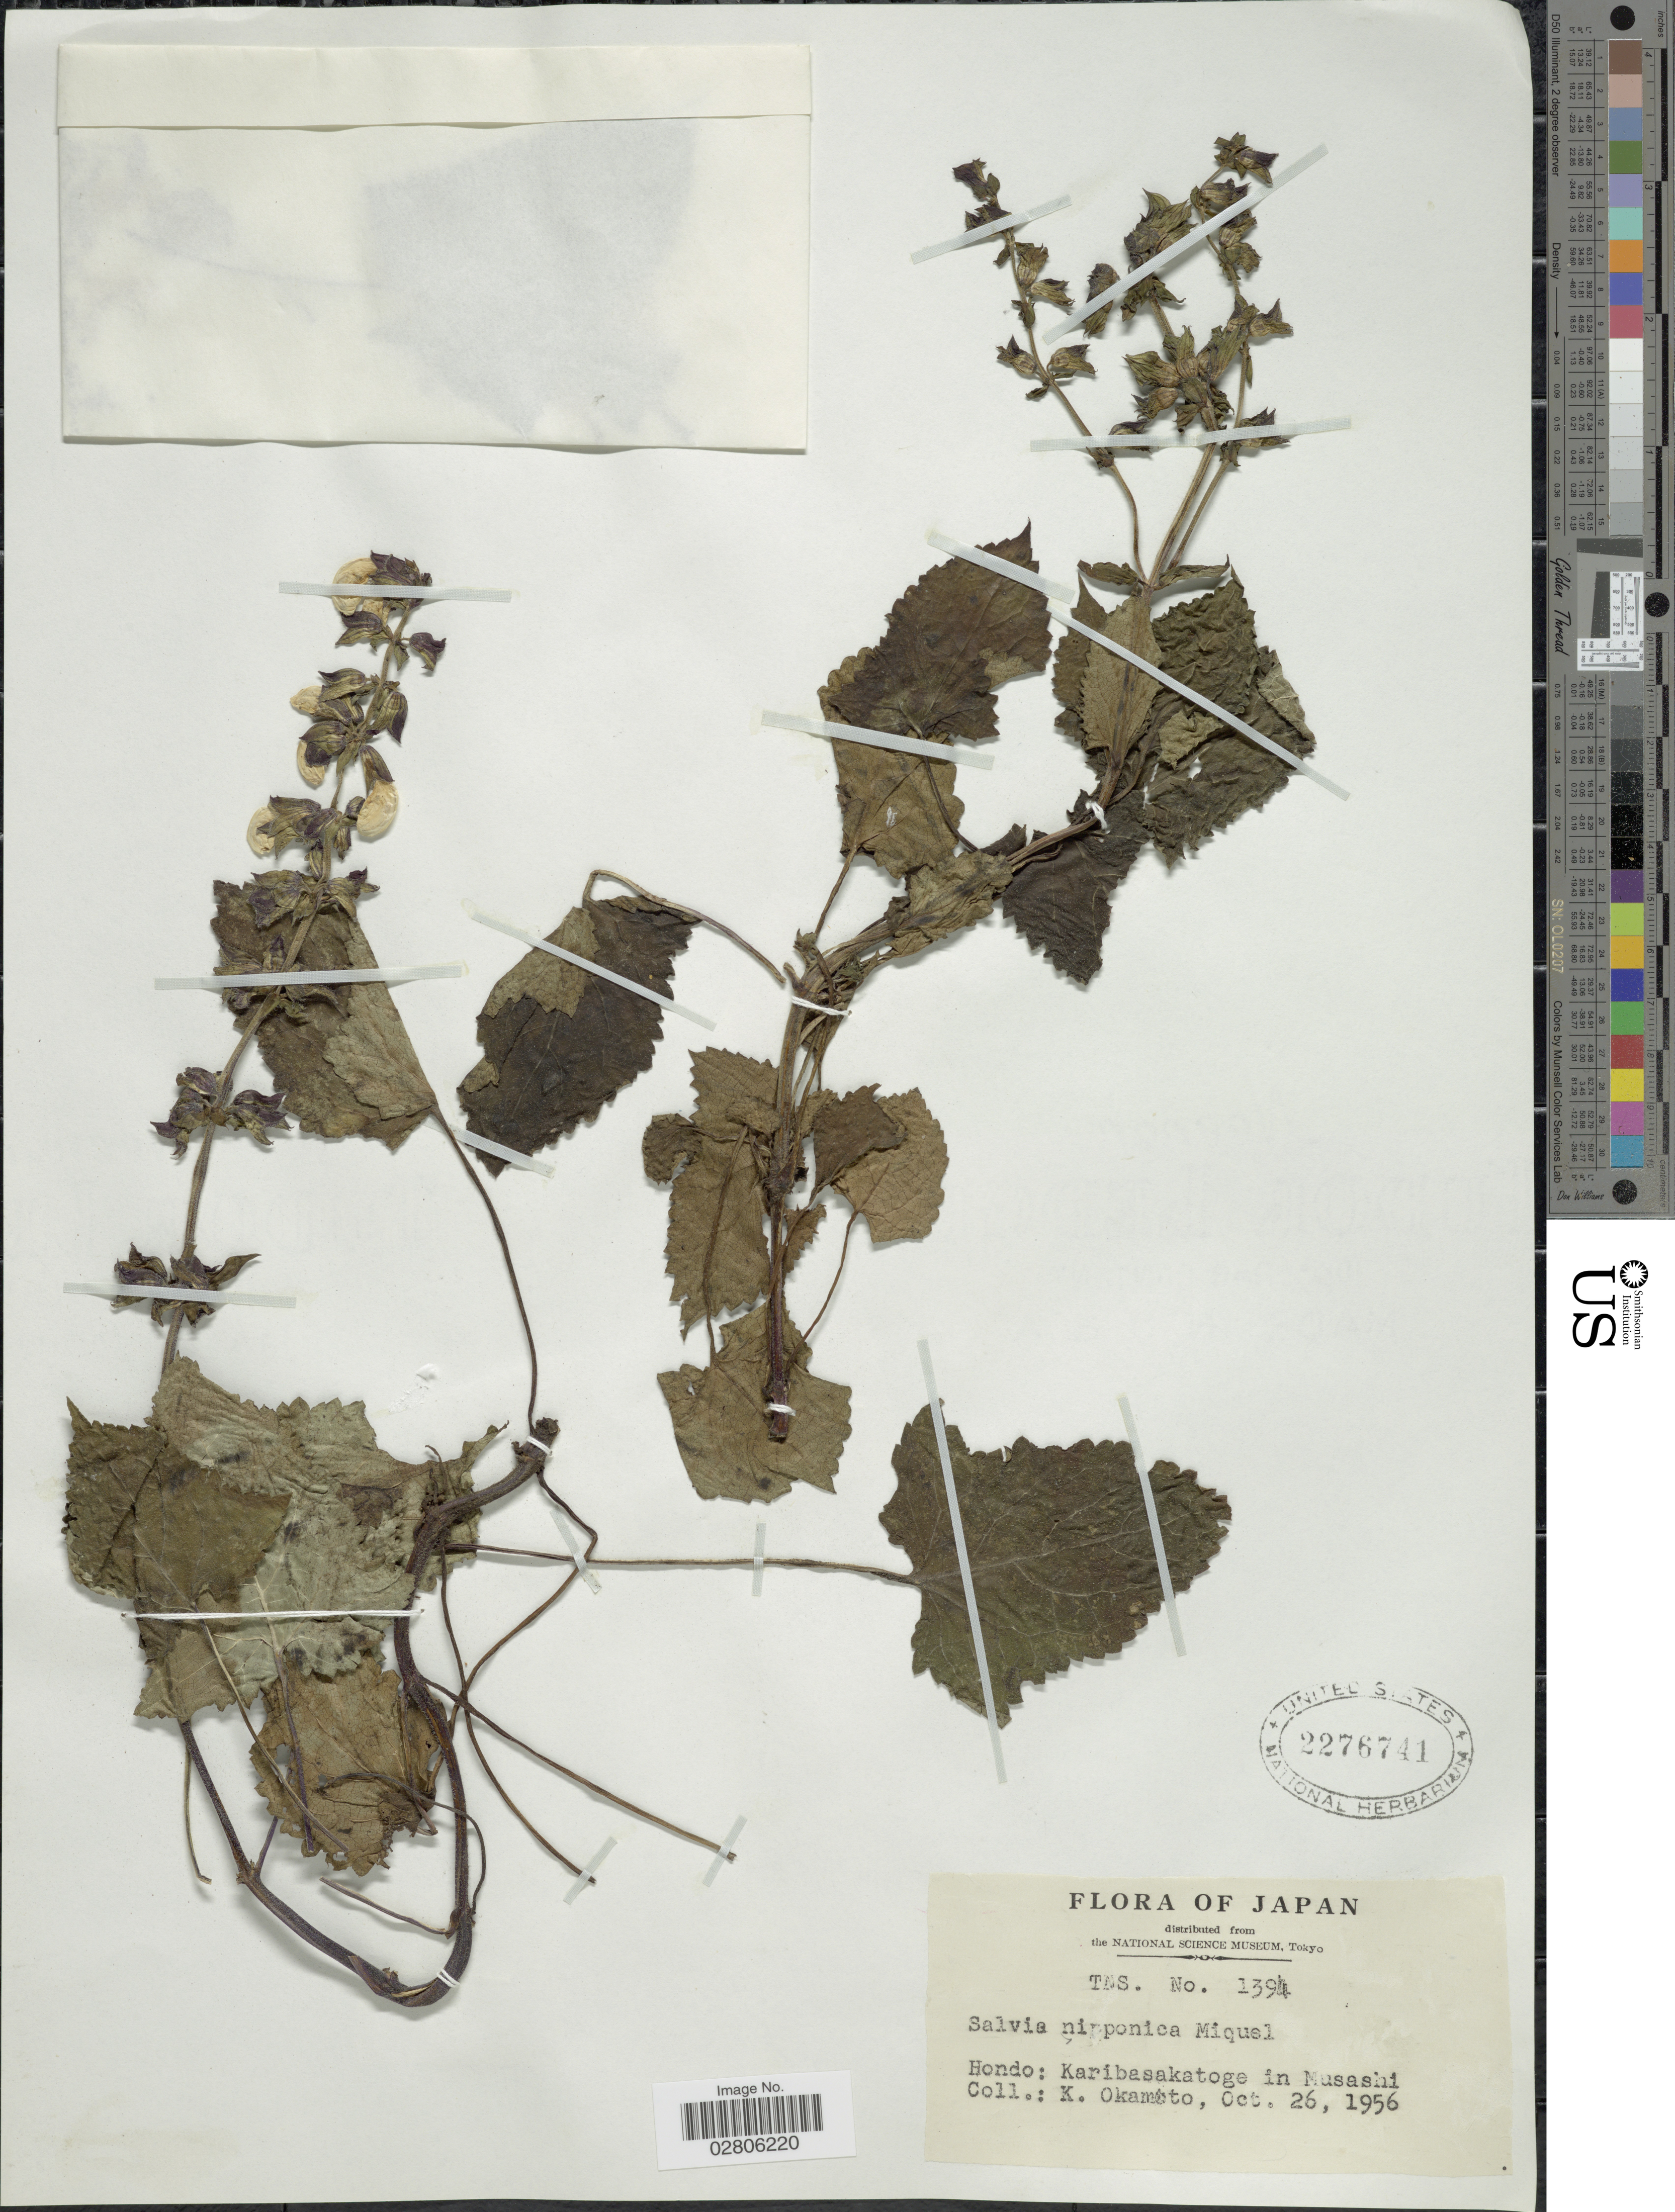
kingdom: Plantae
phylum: Tracheophyta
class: Magnoliopsida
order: Lamiales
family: Lamiaceae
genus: Salvia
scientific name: Salvia nipponica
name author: Miq.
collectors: K. Okamoto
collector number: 1394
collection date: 1956-10-26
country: Japan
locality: Hondo, Karibasakatoge in Masashi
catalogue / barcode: US 2276741